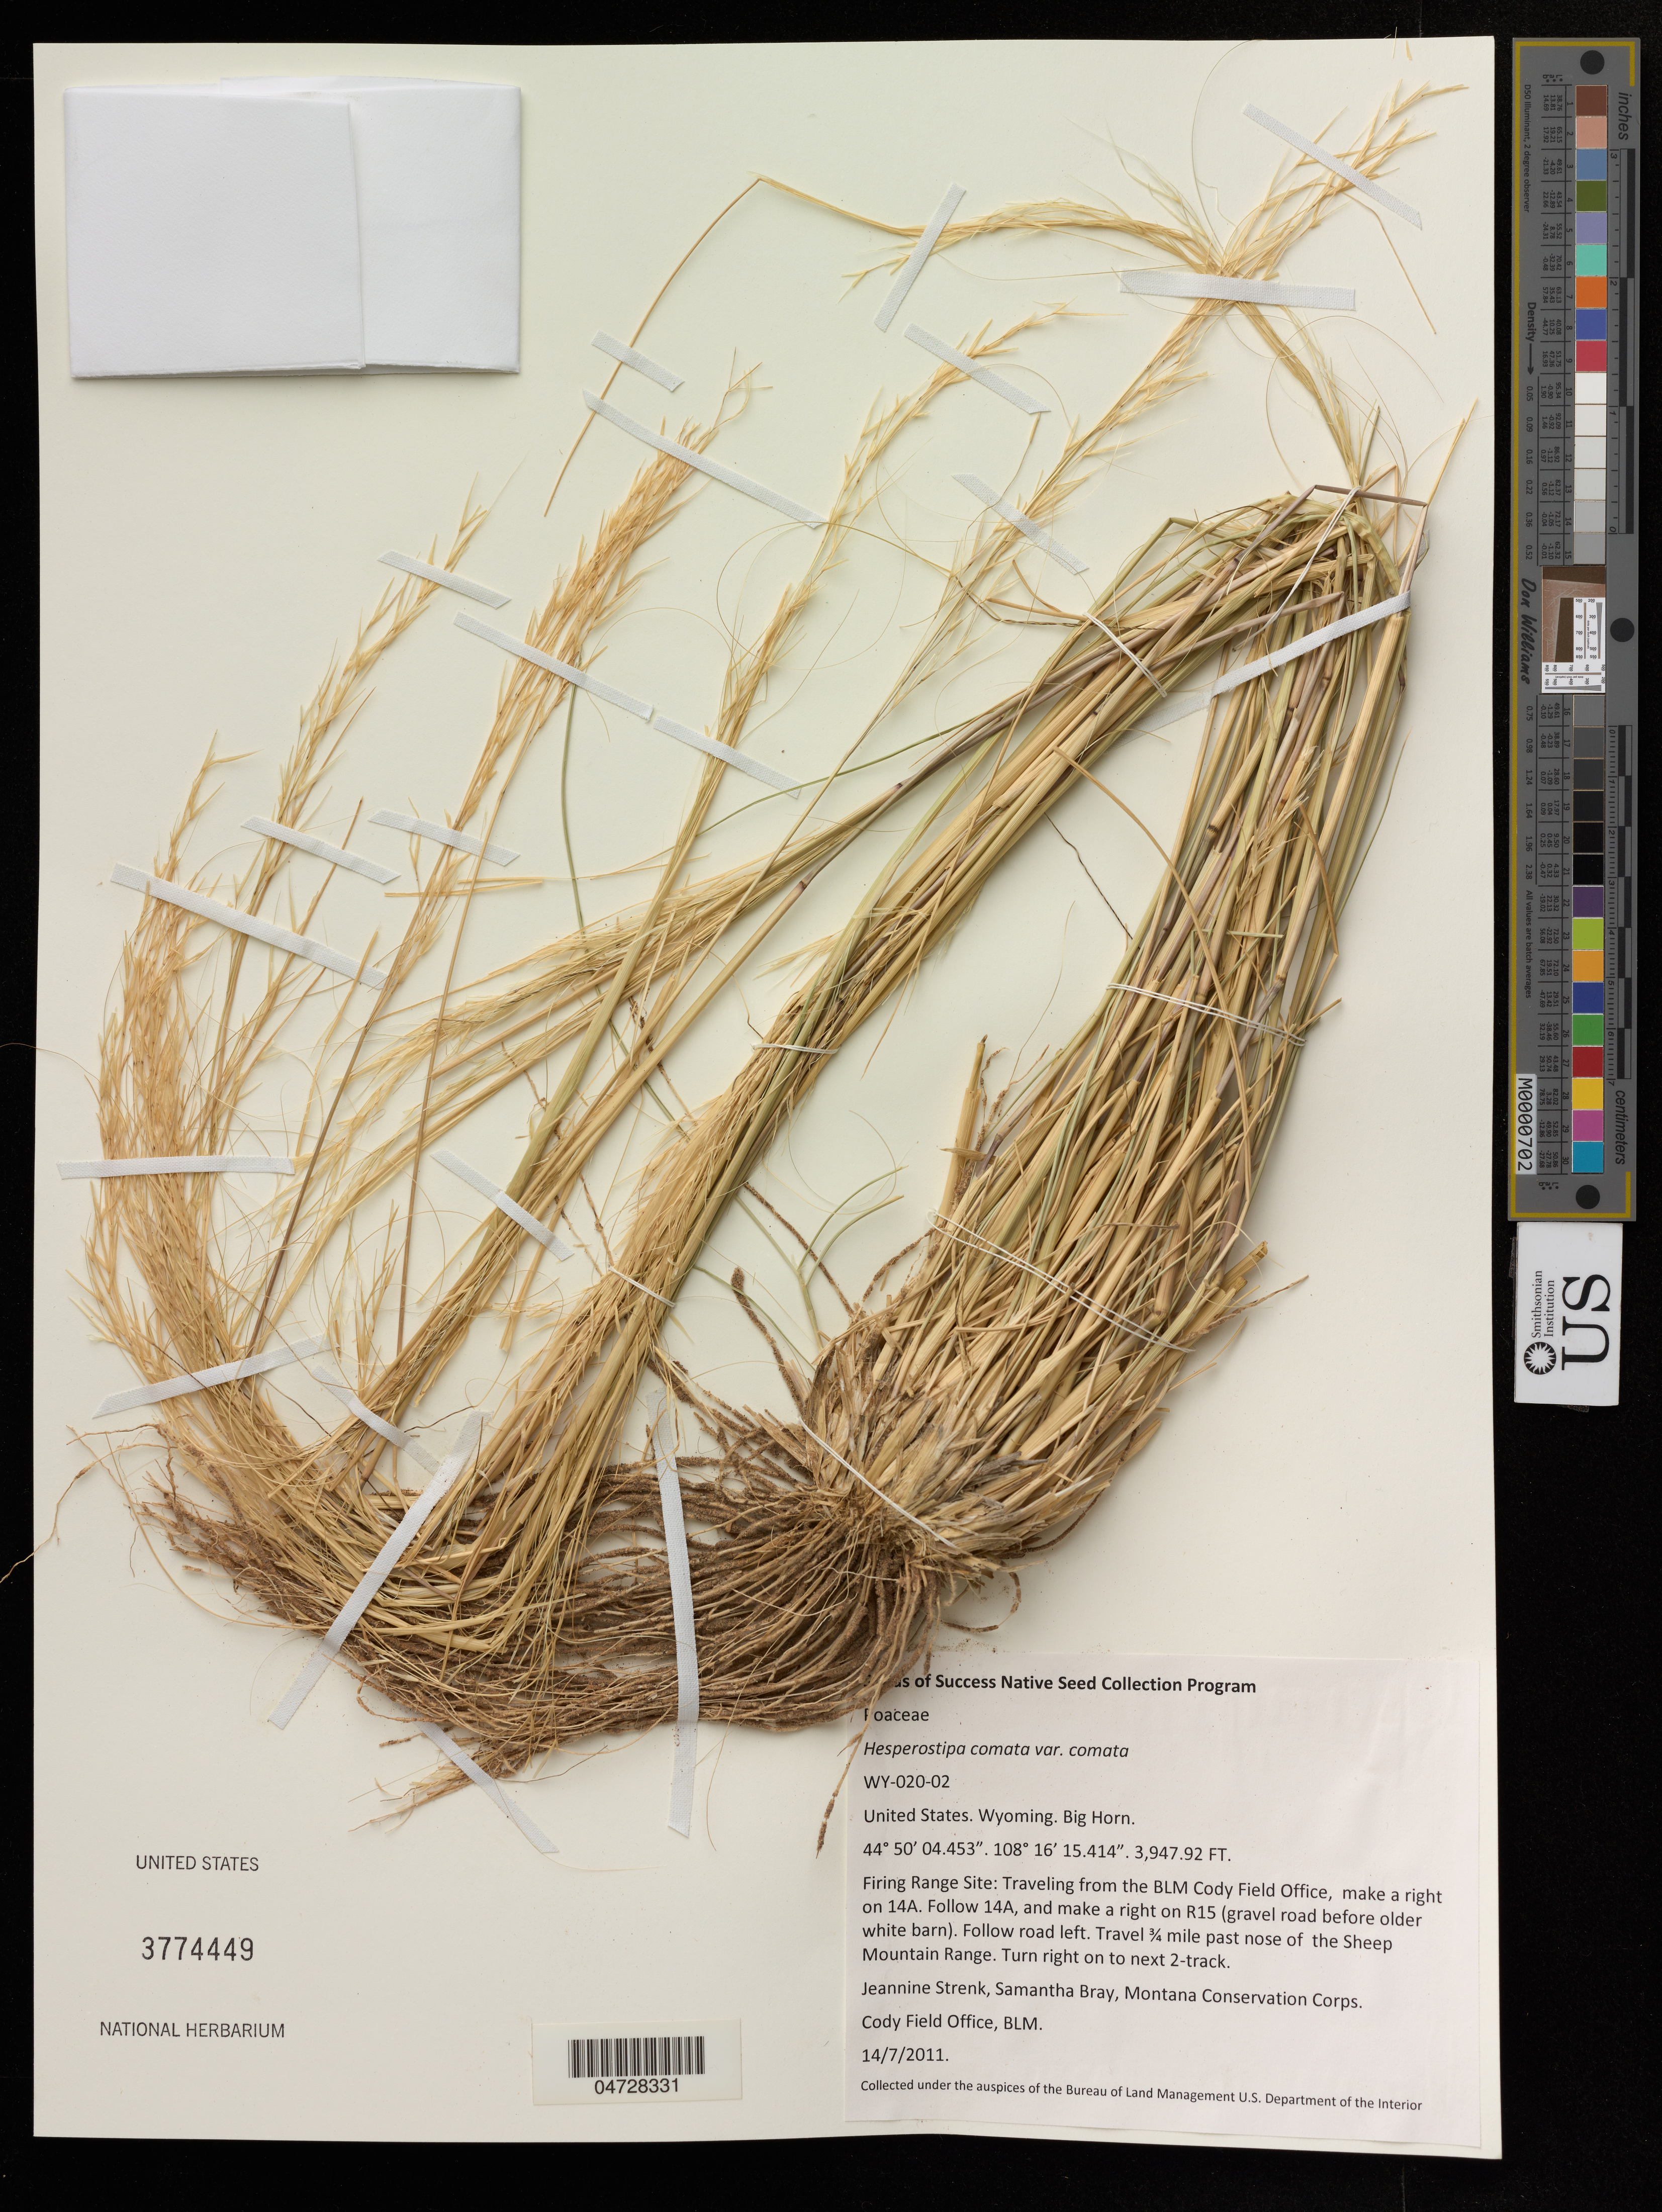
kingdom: Plantae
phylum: Tracheophyta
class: Liliopsida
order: Poales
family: Poaceae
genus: Hesperostipa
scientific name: Hesperostipa comata var. comata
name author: (Trin. & Rupr.) Barkworth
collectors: J. Strenk, S. Bray & Montana Conservation Corps.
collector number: WY-020-02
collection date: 2011-07-14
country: United States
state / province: Wyoming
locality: Big Horn, Firing Range Site: Traveling from the BLM Cody Field Office, make a right on 14A, Follow 14A, and make a right on R15 (gravel road before older white barn), Follow road left. Travel ³⁄₄ mile past nose of the Sheep Mountain range, Turn right on to next 2-track.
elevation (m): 1203.33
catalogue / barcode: US 3774449